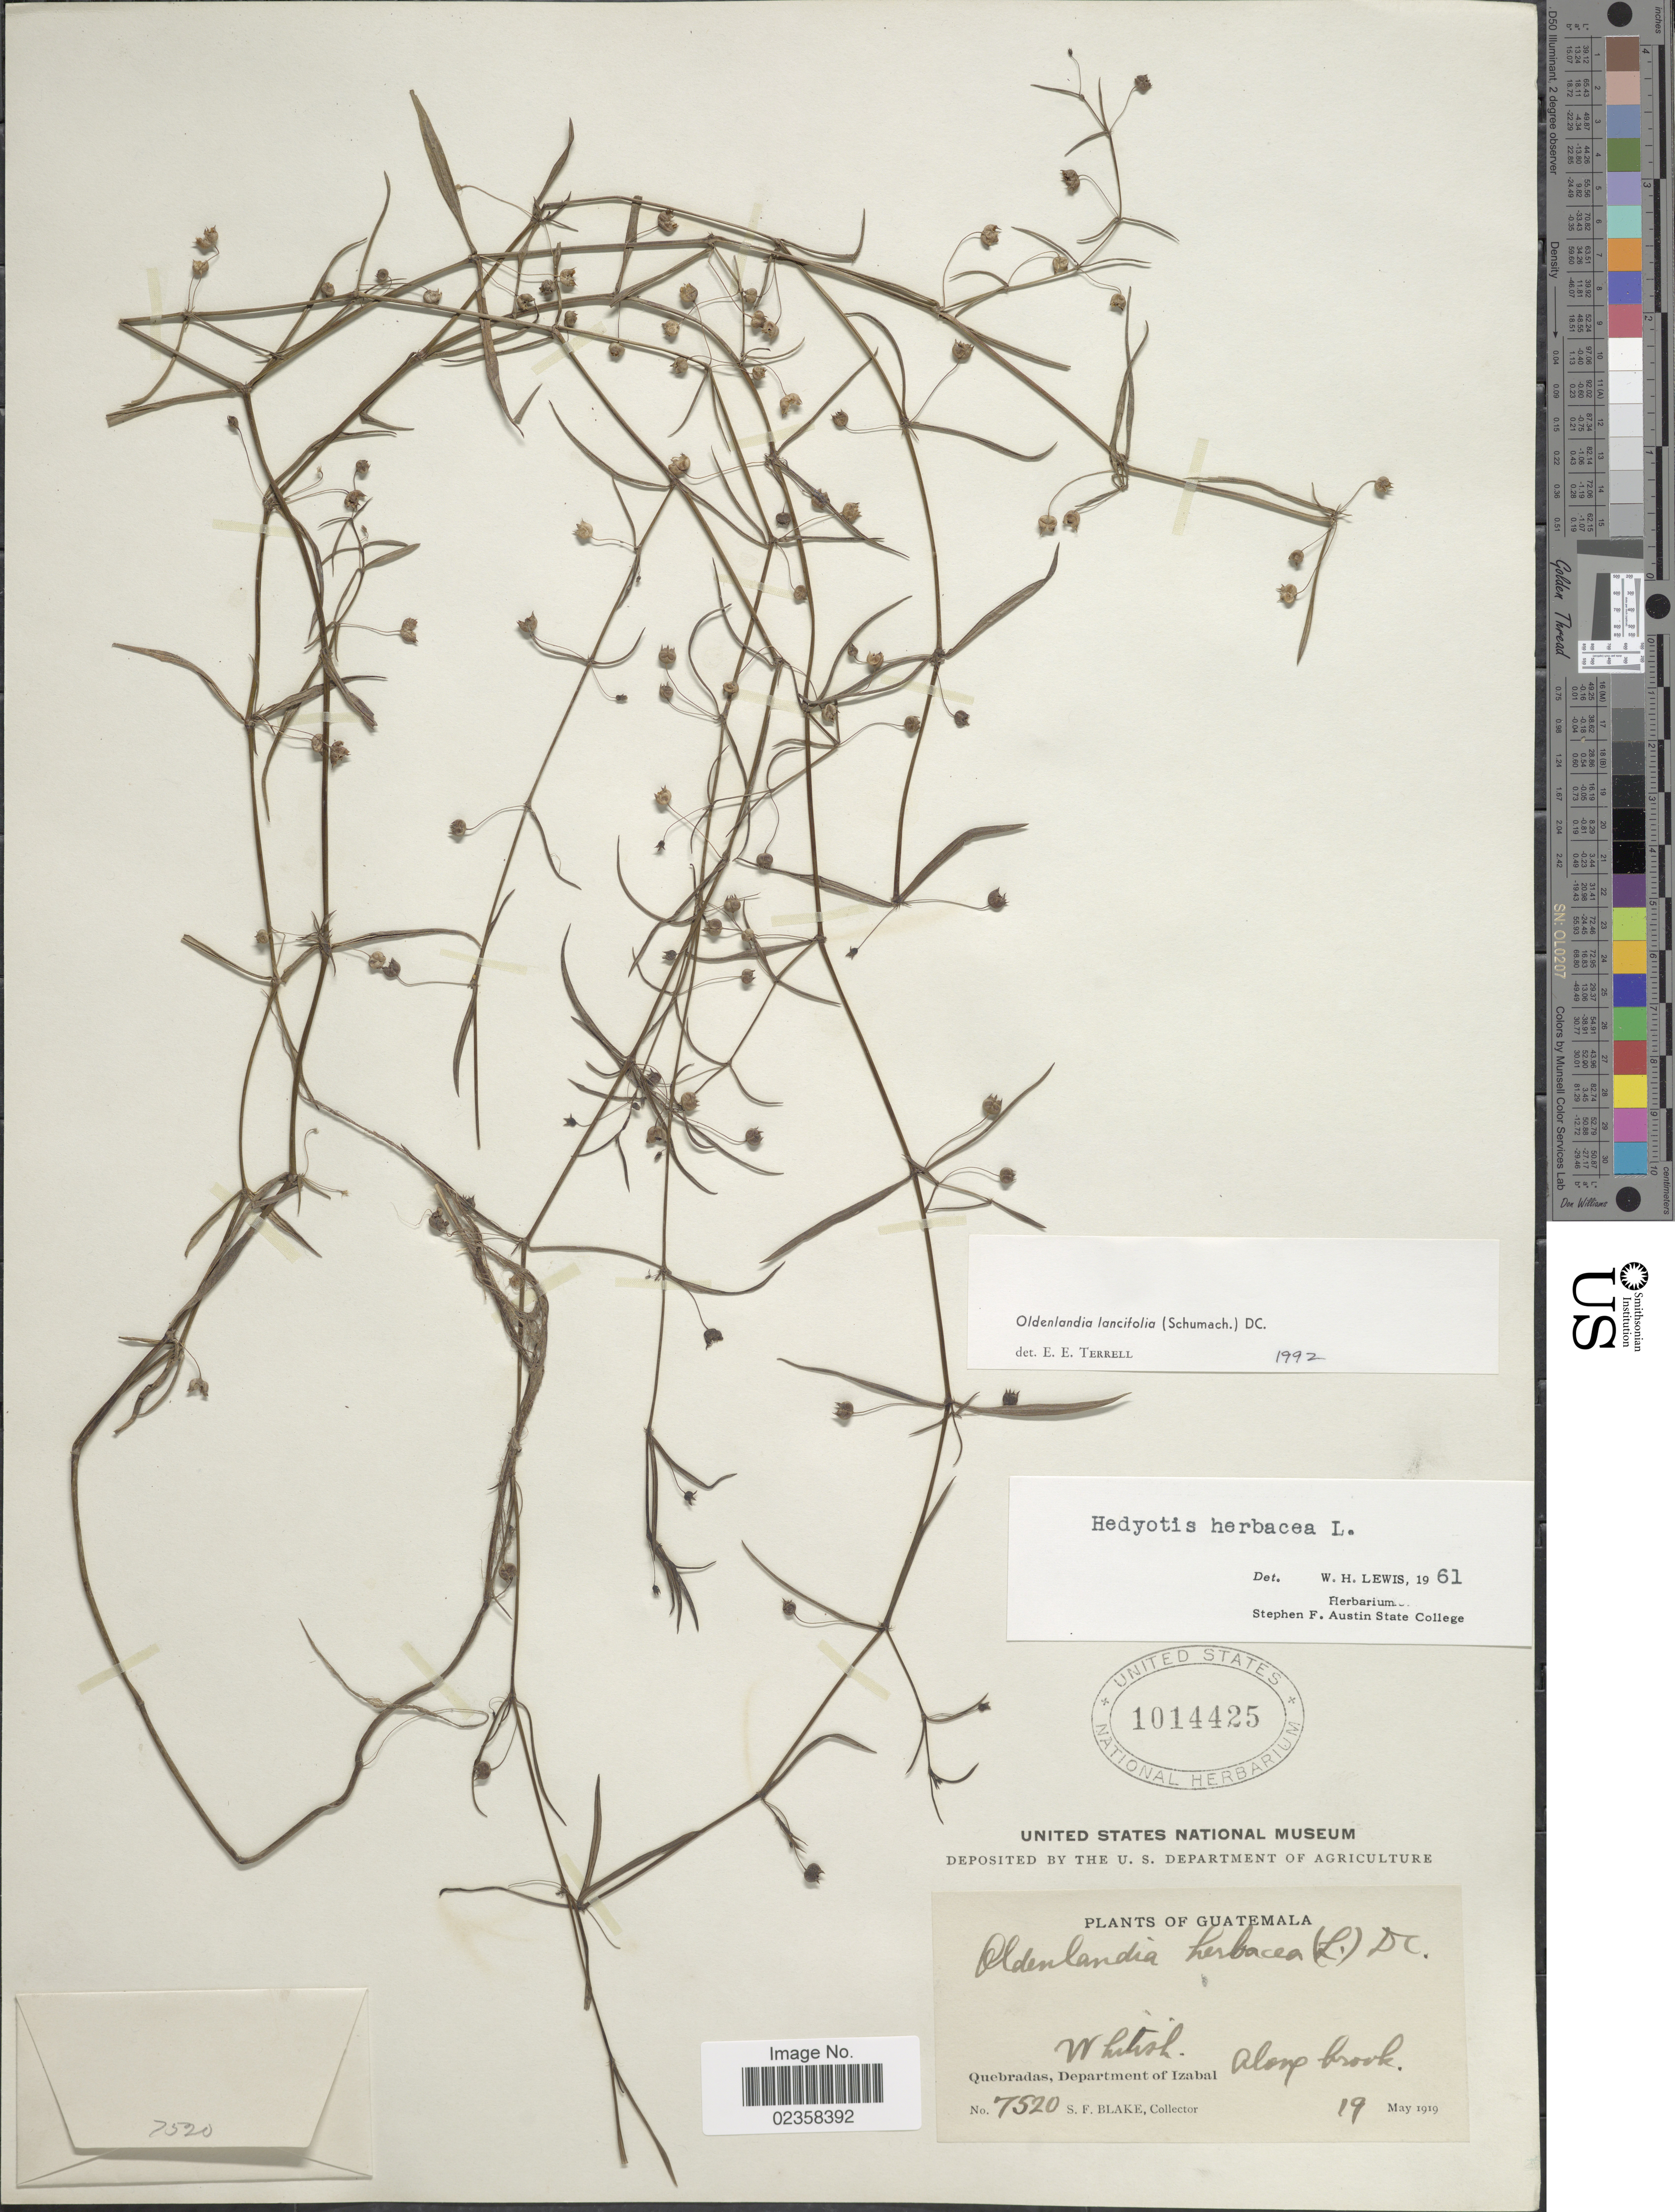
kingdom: Plantae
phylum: Tracheophyta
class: Magnoliopsida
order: Gentianales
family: Rubiaceae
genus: Oldenlandia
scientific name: Oldenlandia lancifolia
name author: (Schumach.) DC.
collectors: S. Blake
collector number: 7520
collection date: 1919-05-19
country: Guatemala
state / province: Izabal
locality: Quebradas, along brook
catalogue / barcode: US 1014425